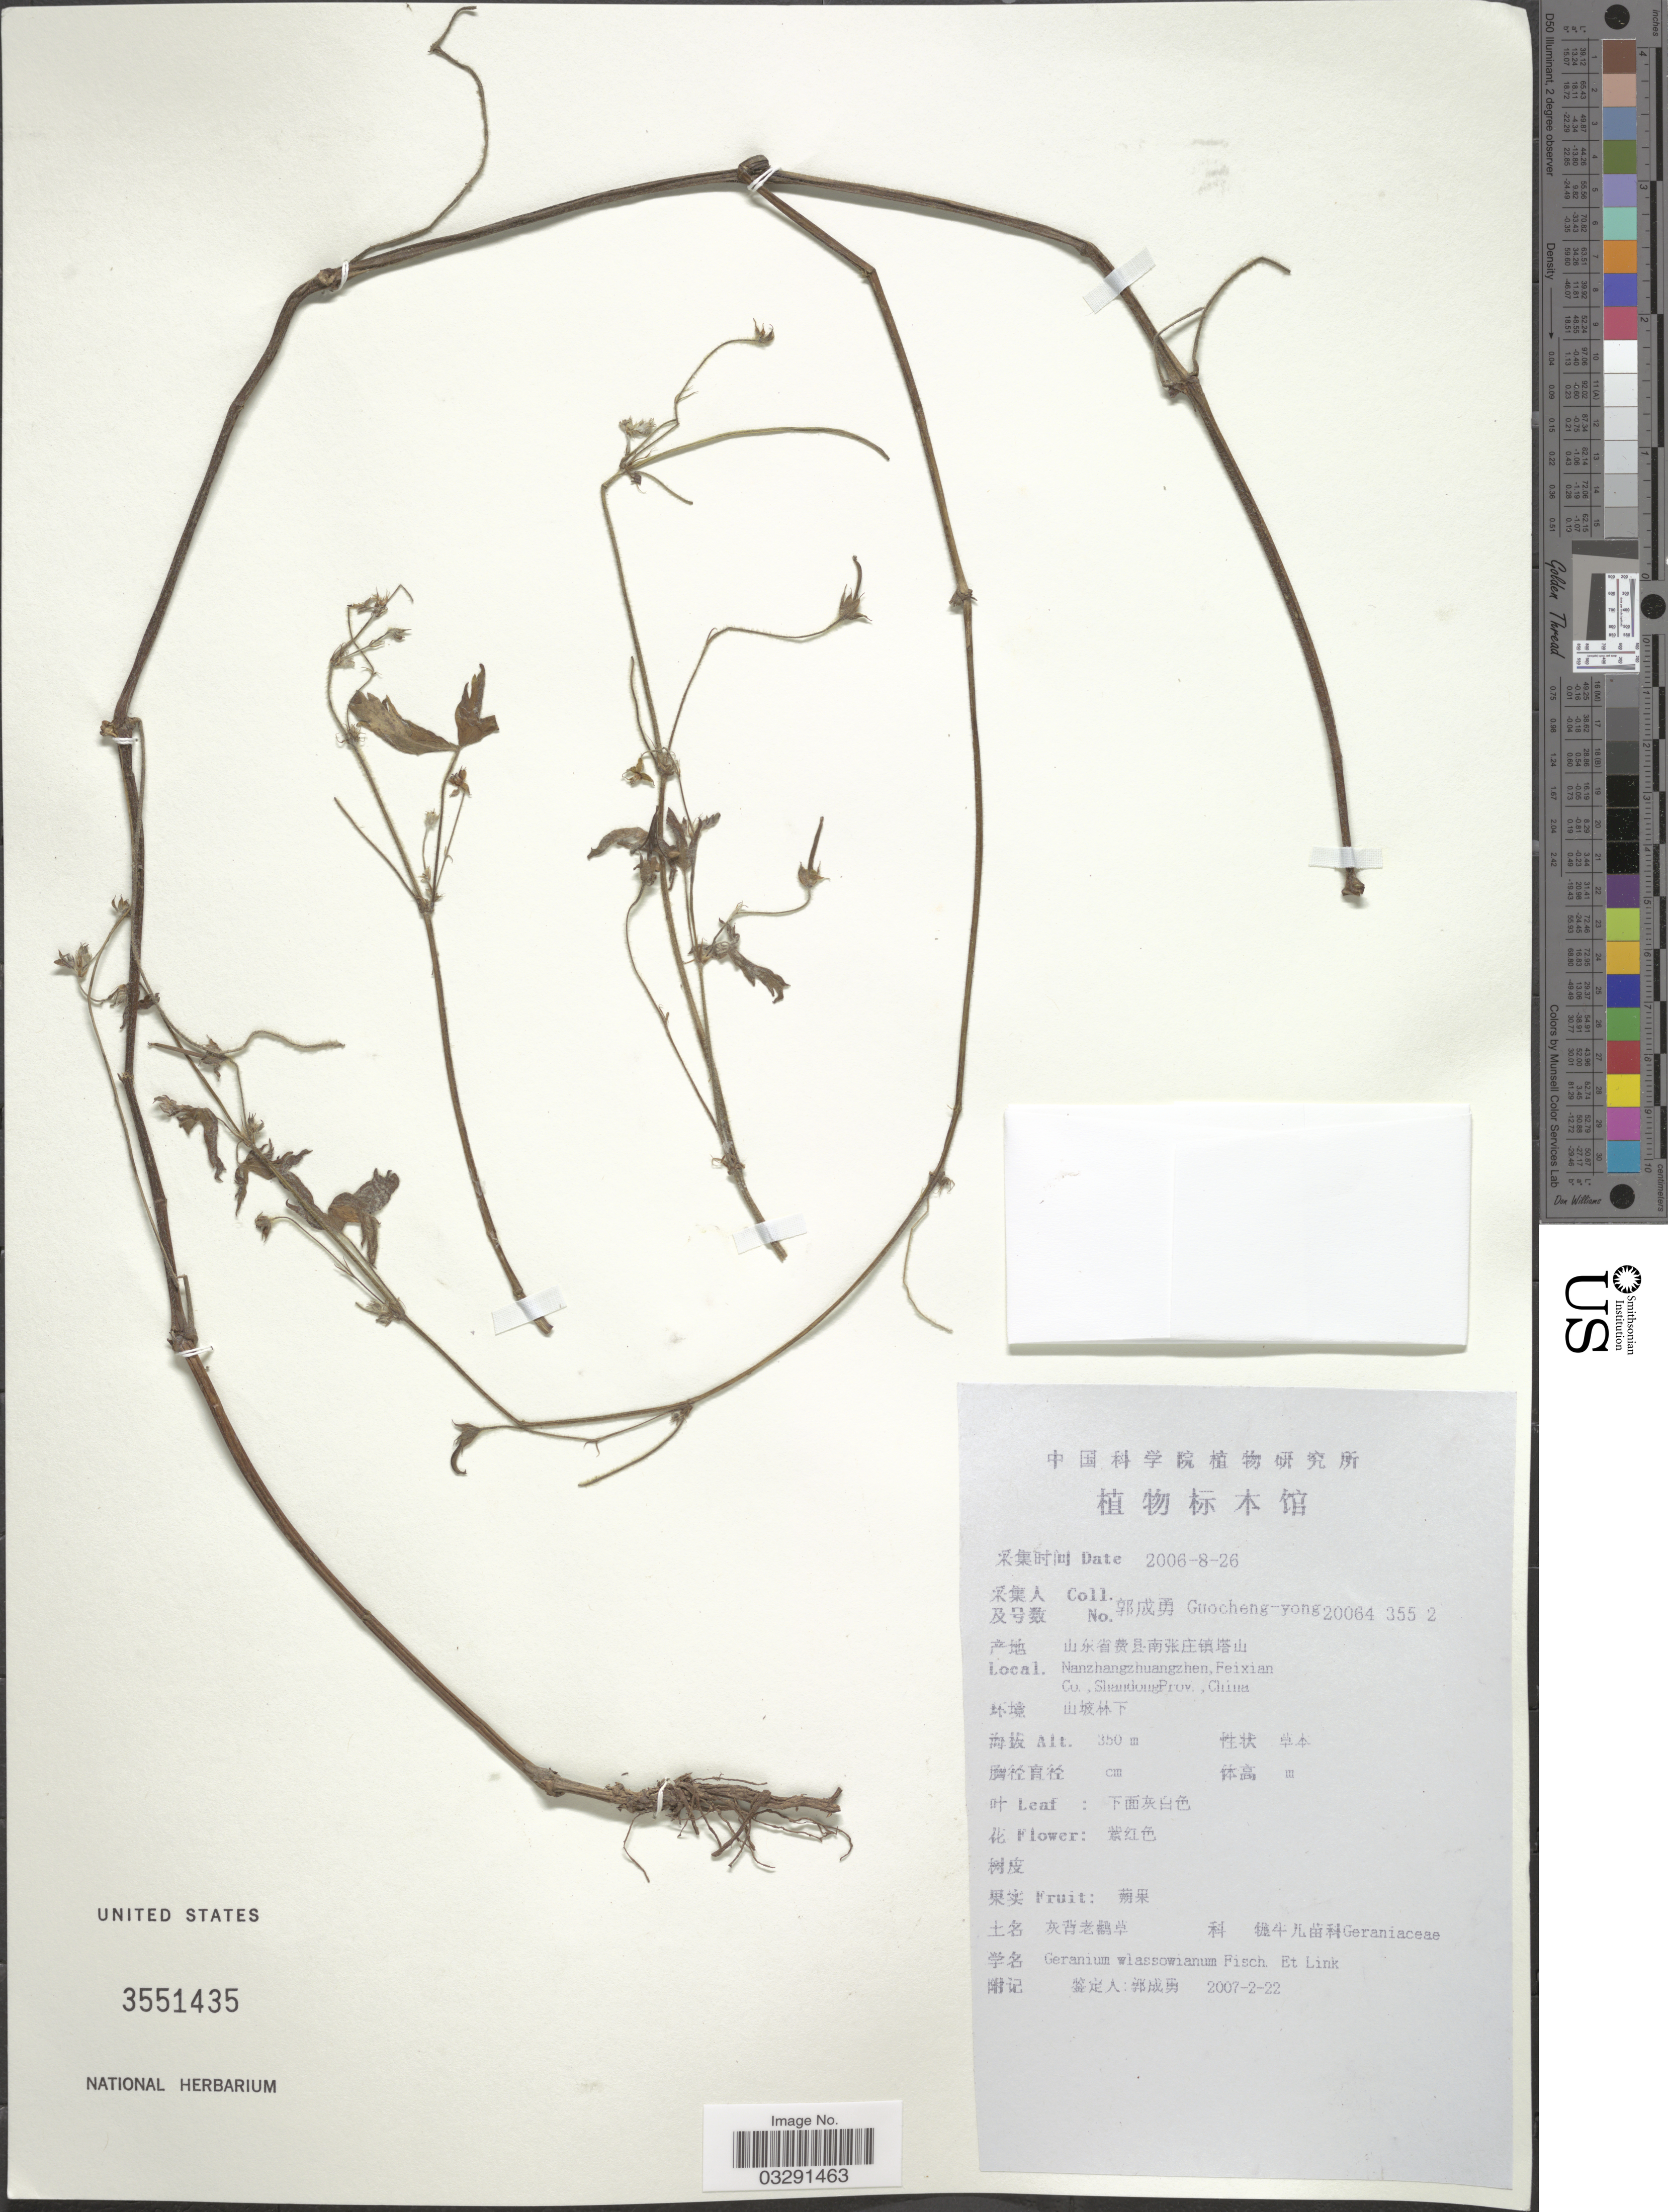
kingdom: Plantae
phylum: Tracheophyta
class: Magnoliopsida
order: Geraniales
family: Geraniaceae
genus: Geranium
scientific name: Geranium wlassovianum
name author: Fisch. ex Link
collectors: Guo cheng-yong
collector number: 20064 355 2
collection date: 2006-08-26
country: China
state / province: Shandong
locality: X. Nanzhangzhuangzhen, Feixian Co.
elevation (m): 350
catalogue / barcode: US 3551435